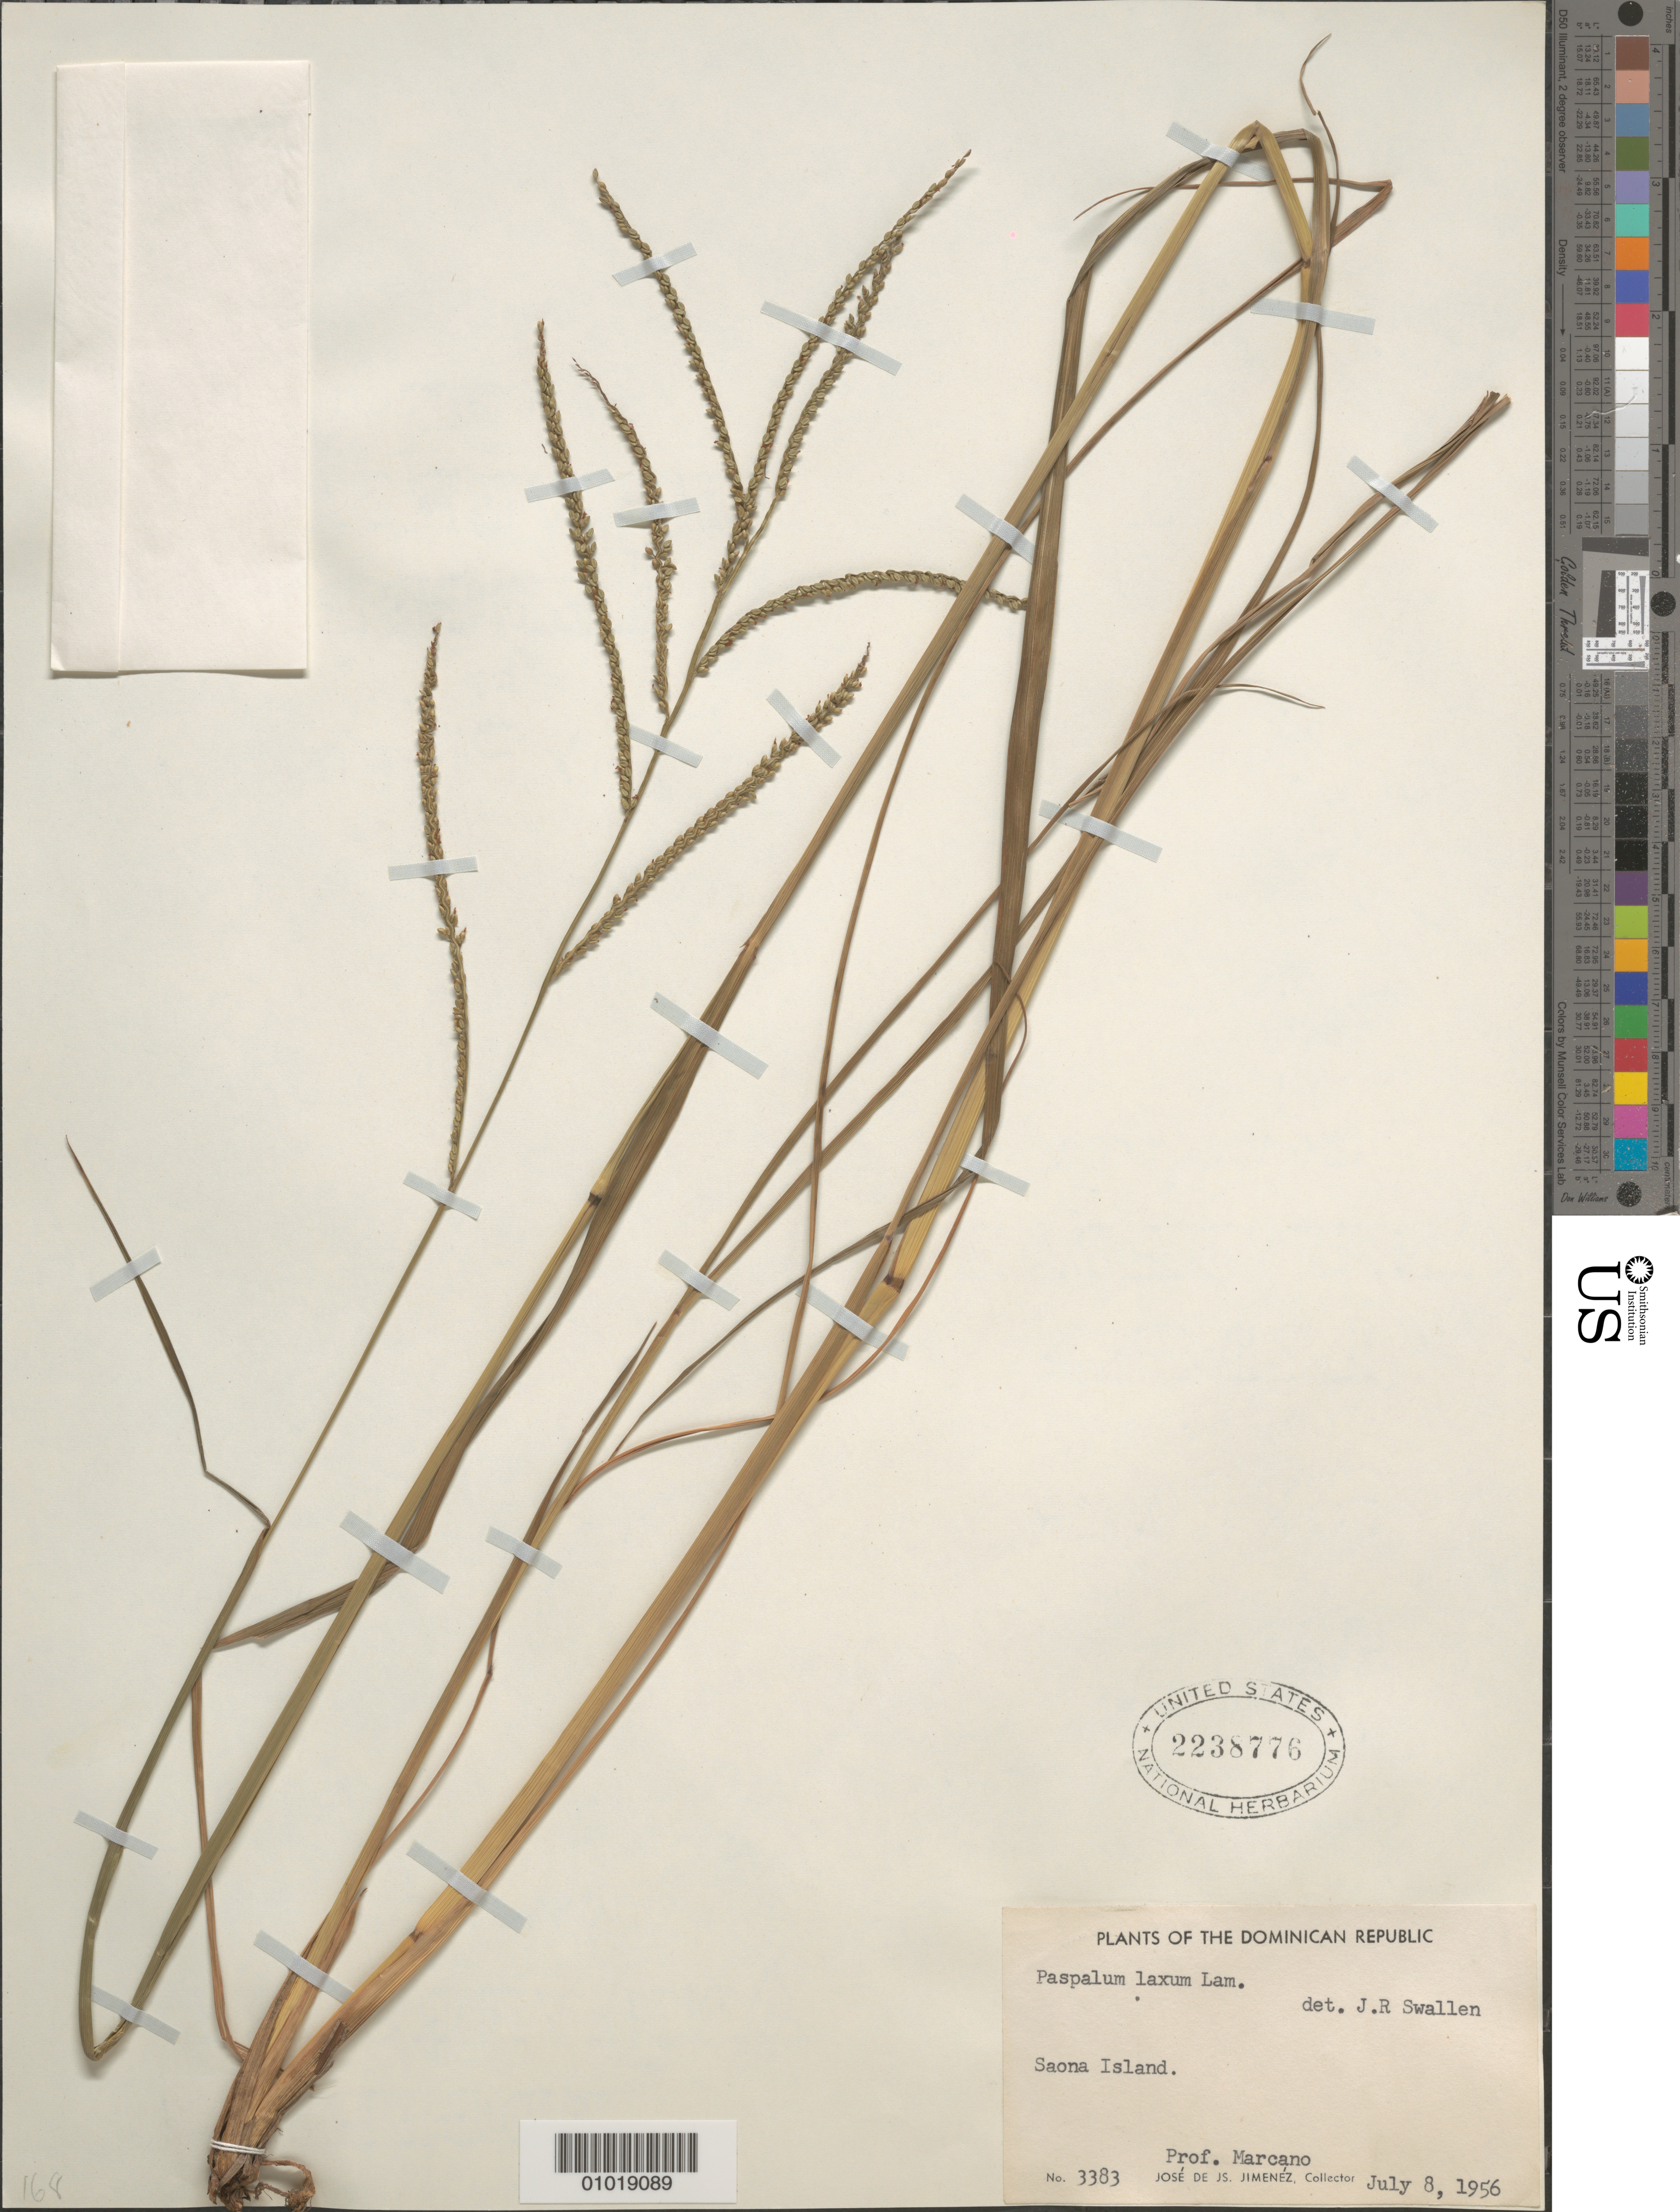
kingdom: Plantae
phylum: Tracheophyta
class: Liliopsida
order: Poales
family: Poaceae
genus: Paspalum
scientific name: Paspalum laxum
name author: Lam.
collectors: J. J. Jiménez Almonte & E. J. Marcano F.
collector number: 3383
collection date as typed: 08 Jul 1956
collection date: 1956-07-08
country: Dominican Republic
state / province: La Romana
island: Hispaniola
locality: Saona Island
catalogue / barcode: US 2238776